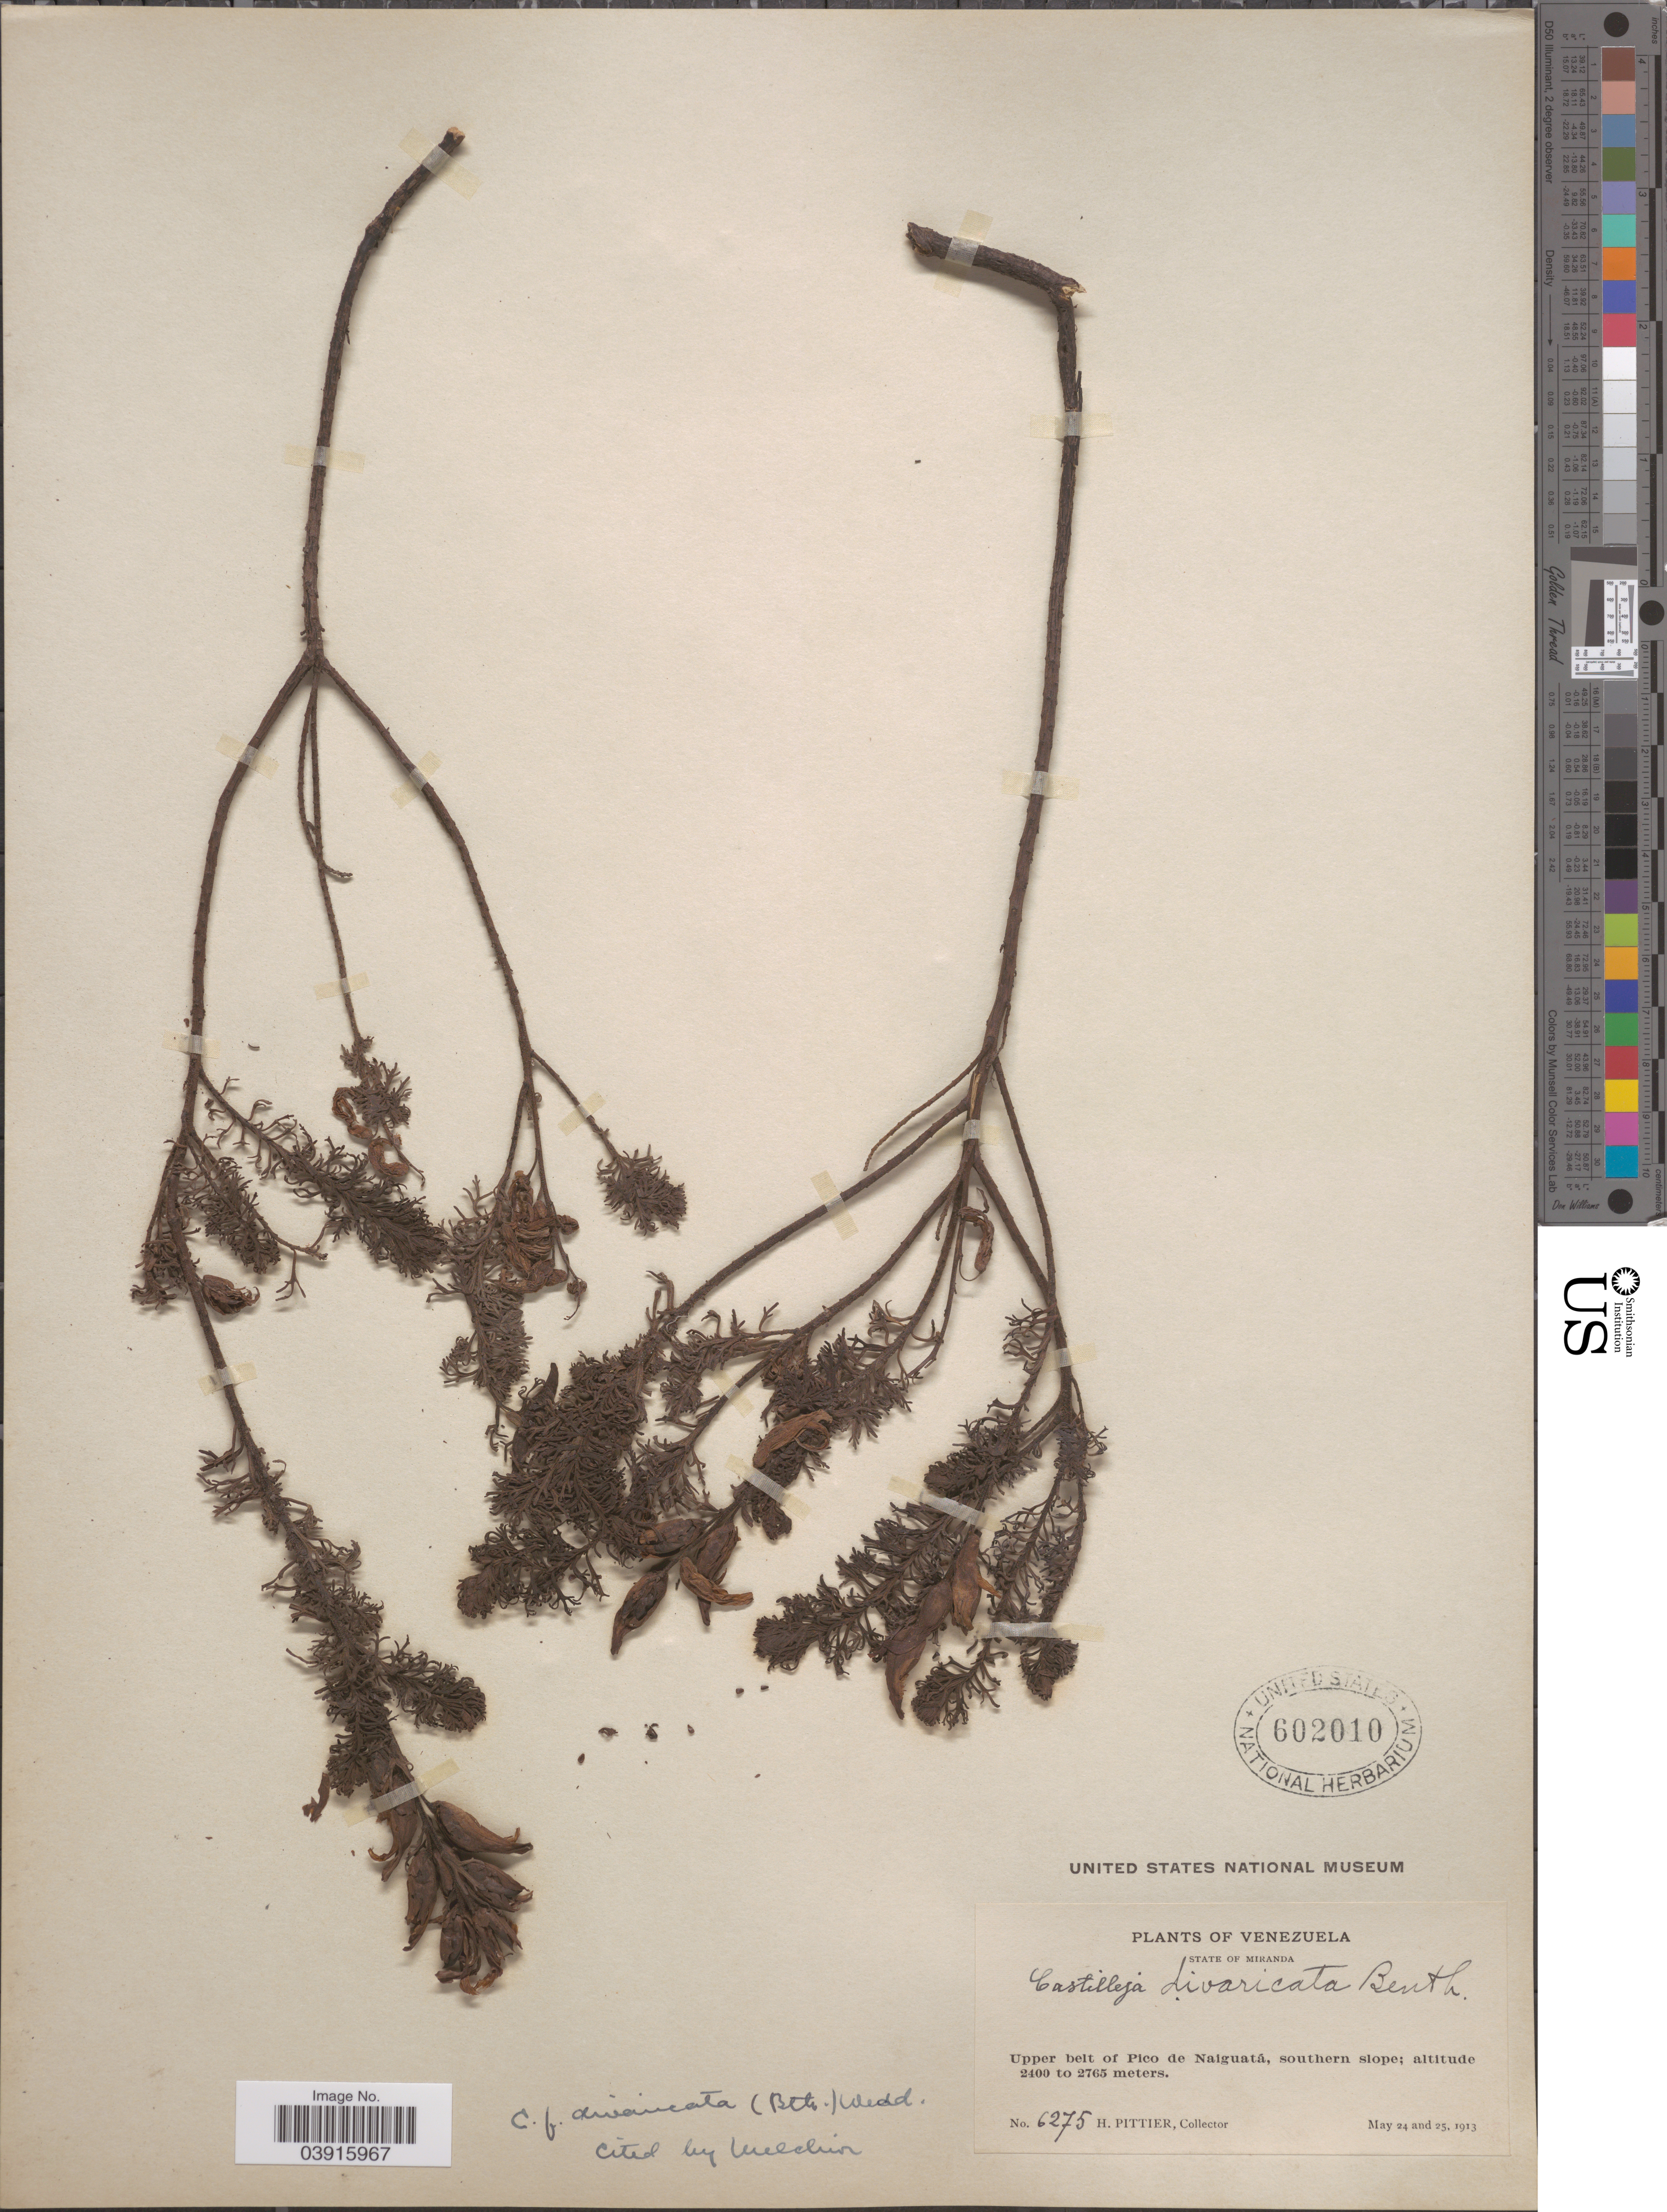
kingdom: Plantae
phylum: Tracheophyta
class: Magnoliopsida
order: Lamiales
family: Orobanchaceae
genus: Castilleja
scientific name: Castilleja divaricata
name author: Benth.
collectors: H. F. Pittier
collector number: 6275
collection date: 1913-05-24/1913-05-25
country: Venezuela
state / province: Miranda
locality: Upper belt of Pico de Naiguatá, southern slope.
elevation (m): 2400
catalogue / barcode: US 602010